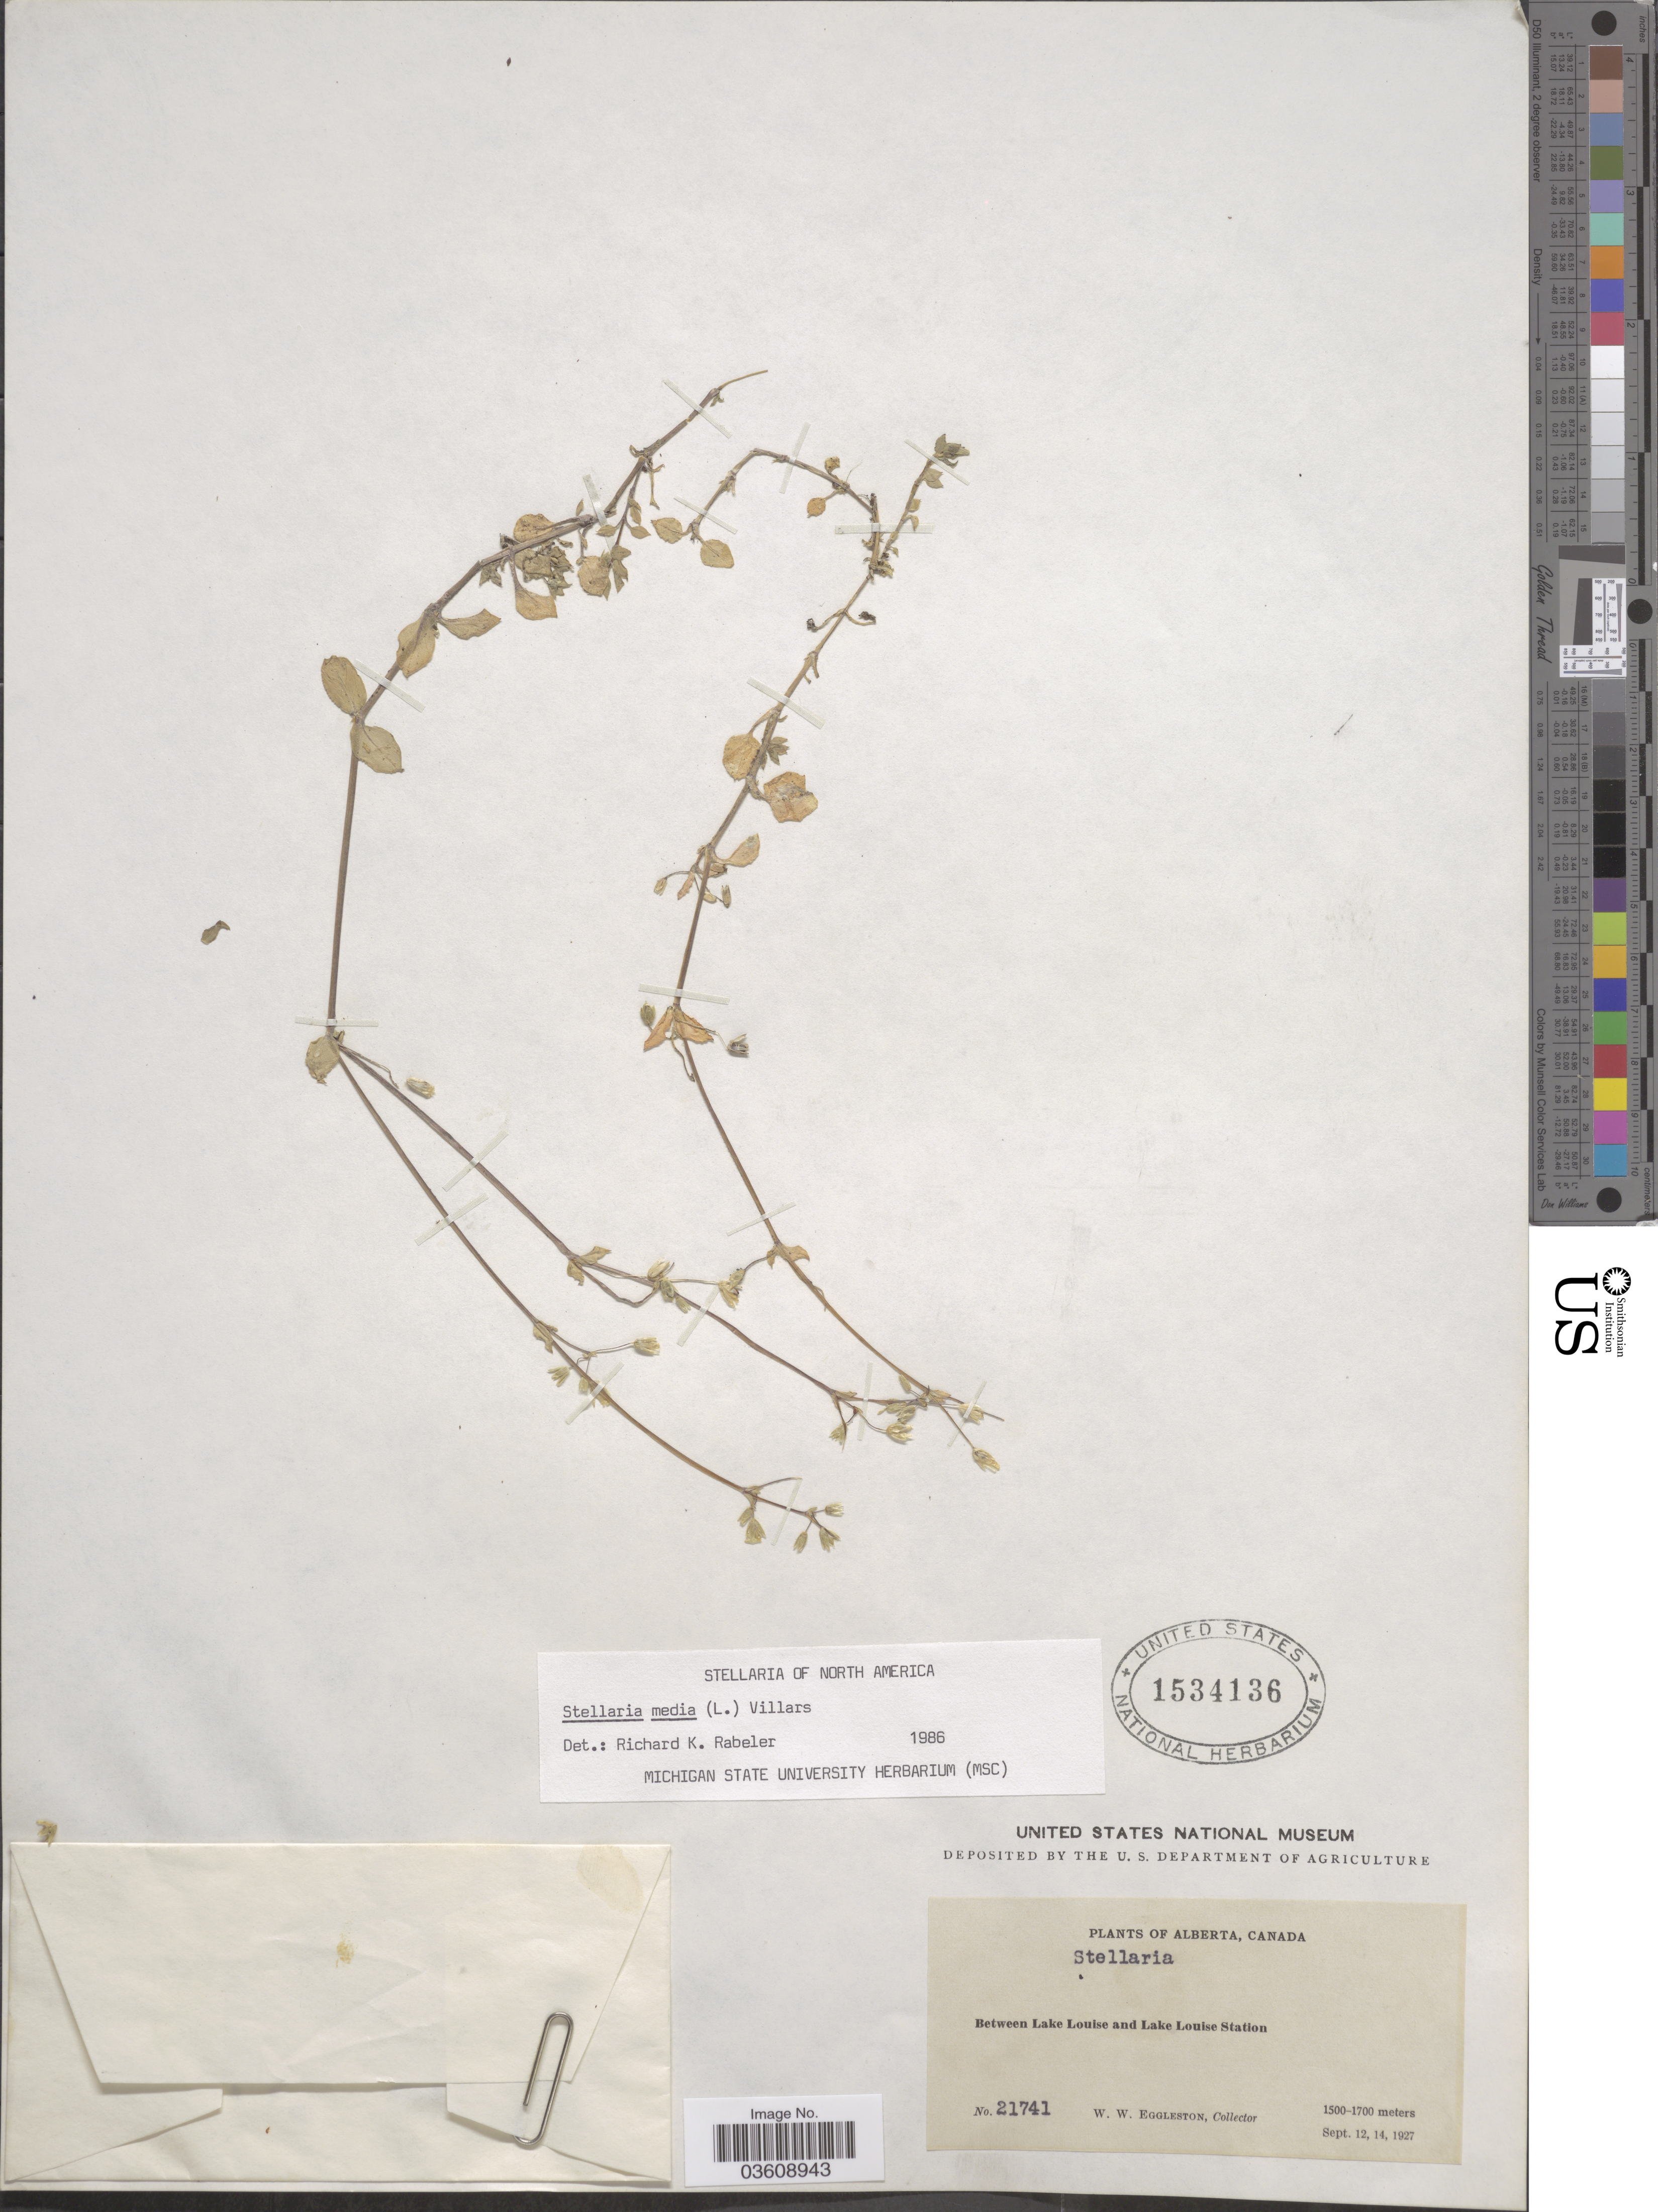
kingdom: Plantae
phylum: Tracheophyta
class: Magnoliopsida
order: Caryophyllales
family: Caryophyllaceae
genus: Stellaria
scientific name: Stellaria media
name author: (L.) Vill.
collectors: W. W. Eggleston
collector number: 21741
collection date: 1927-09-12/1927-09-14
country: Canada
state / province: Alberta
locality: Between Lake Louise and Lake Louise Station.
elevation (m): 1500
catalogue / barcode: US 1534136